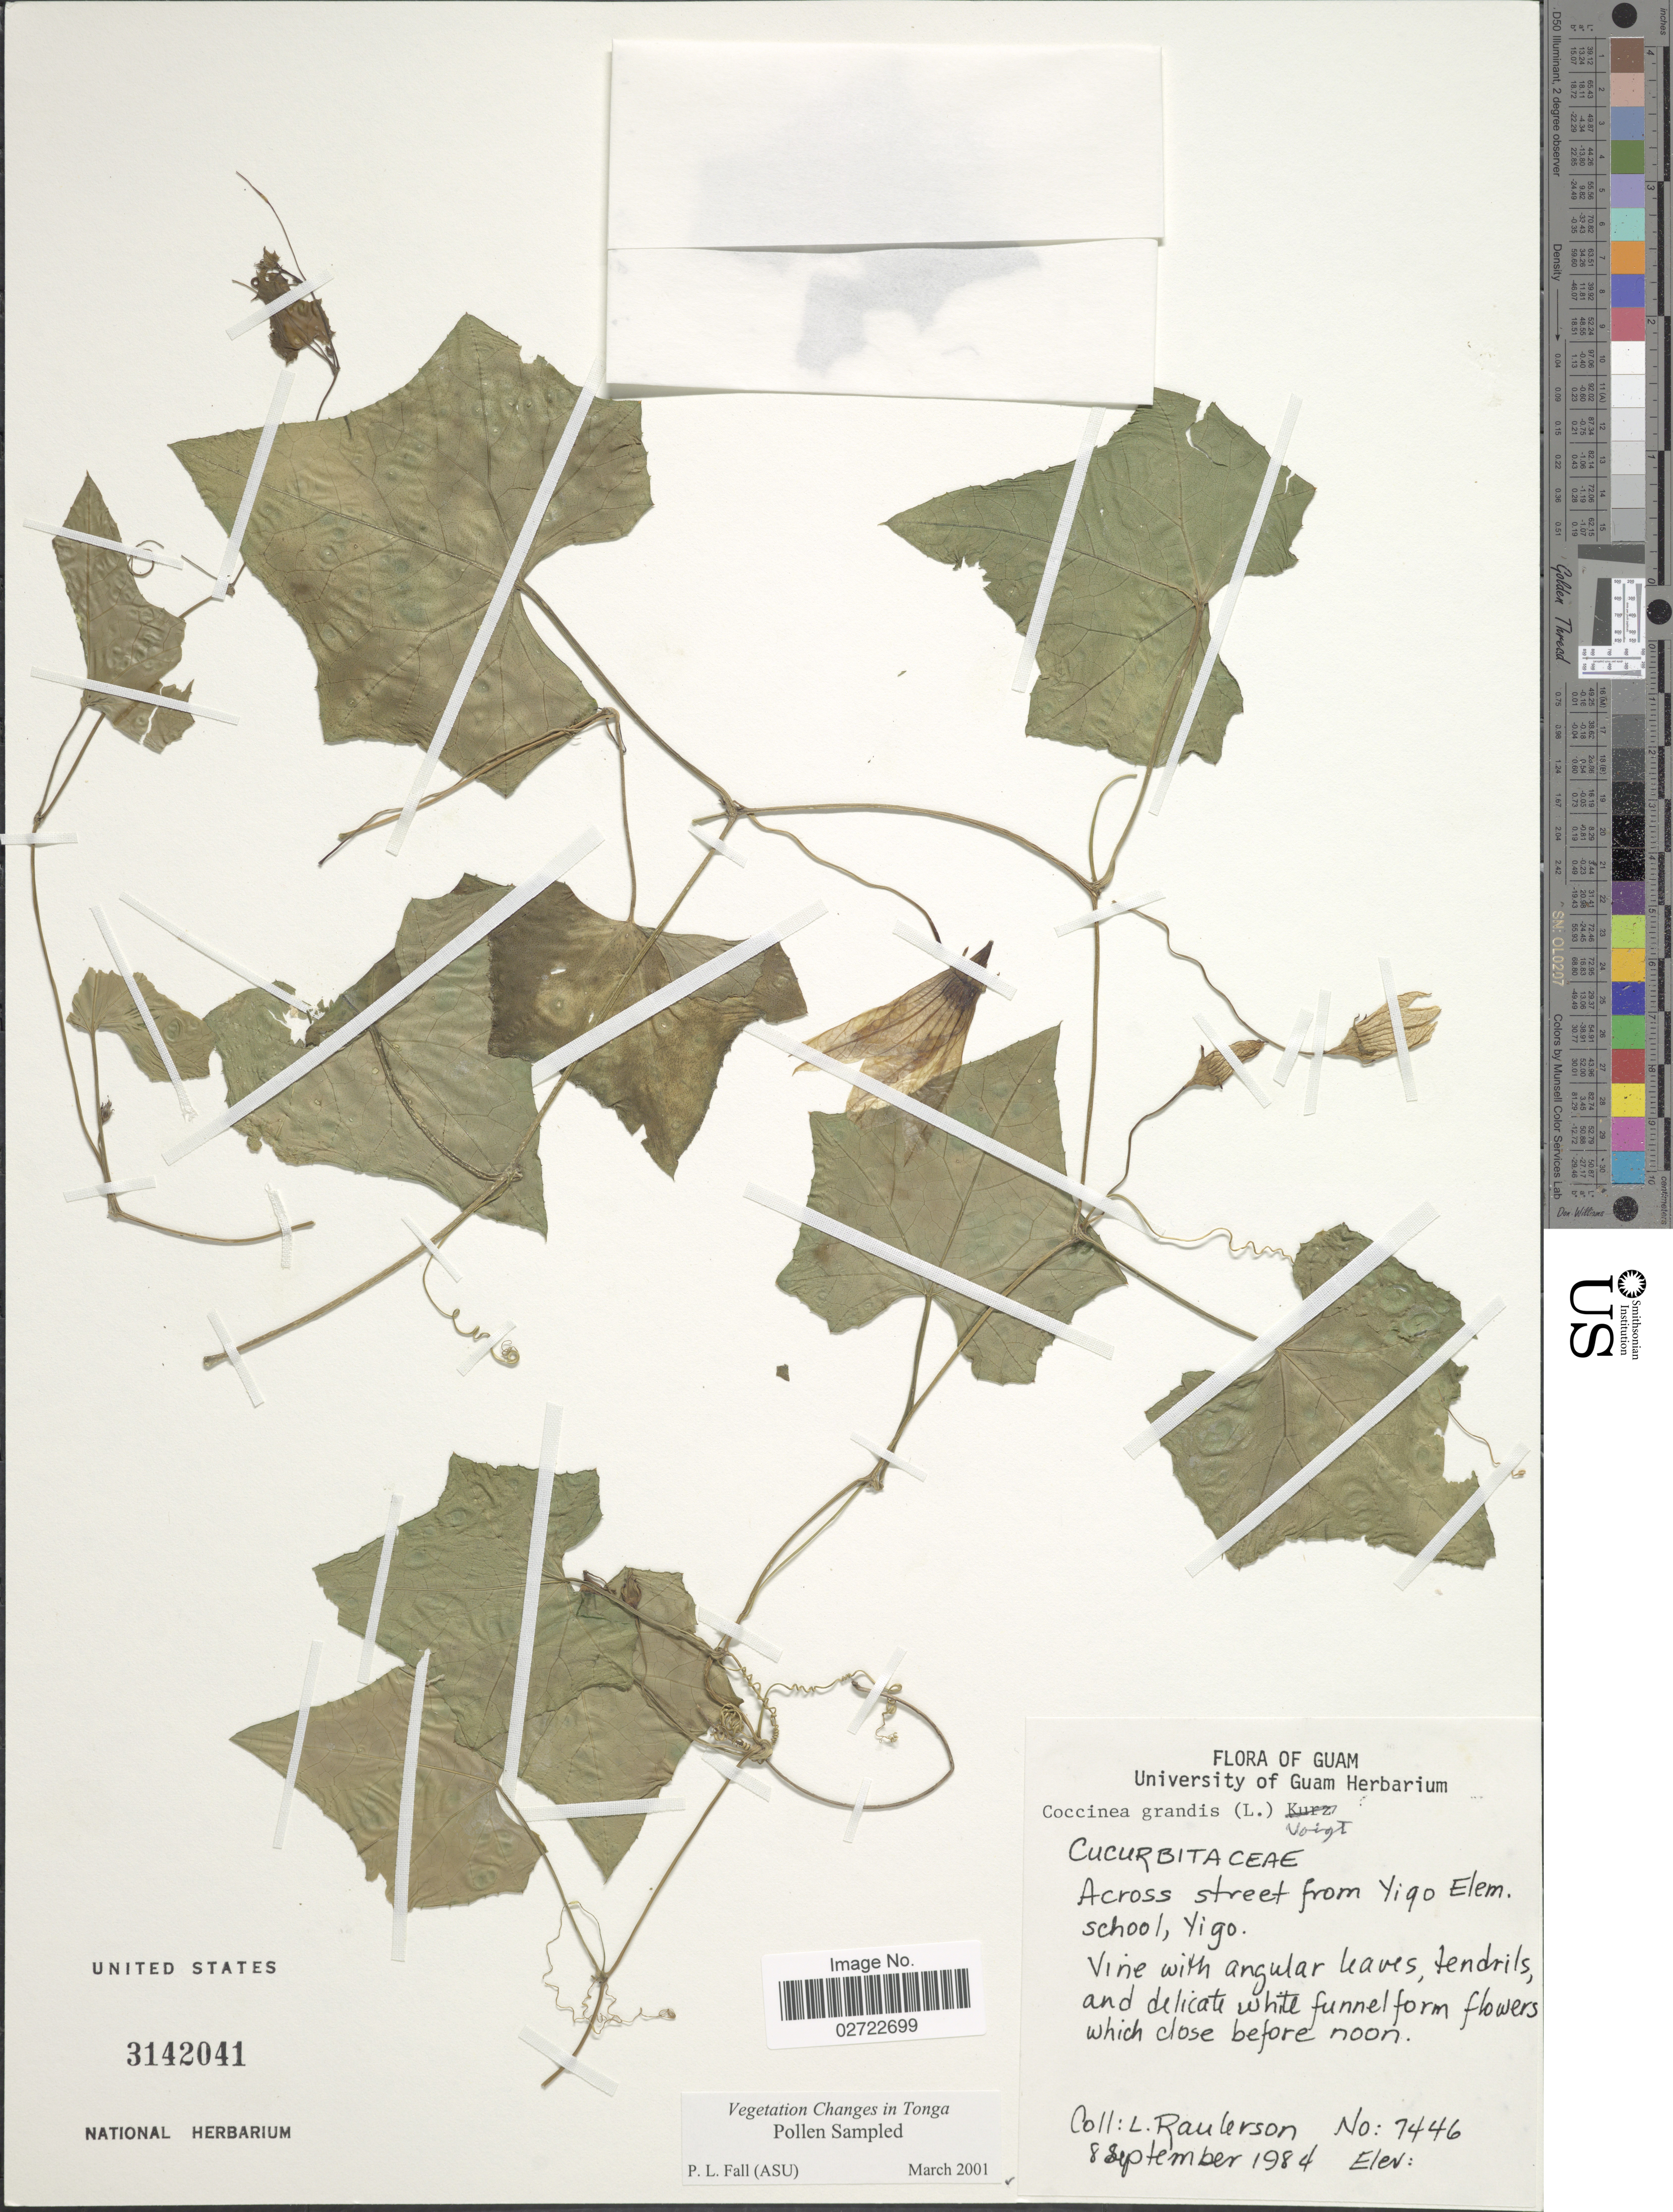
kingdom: Plantae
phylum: Tracheophyta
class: Magnoliopsida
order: Cucurbitales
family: Cucurbitaceae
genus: Coccinia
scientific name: Coccinia grandis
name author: (L.) Voigt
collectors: L. Raulerson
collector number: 7446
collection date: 1984-09-08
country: Guam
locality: Across street from Yigo Elem school, Yigo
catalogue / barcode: US 3142041